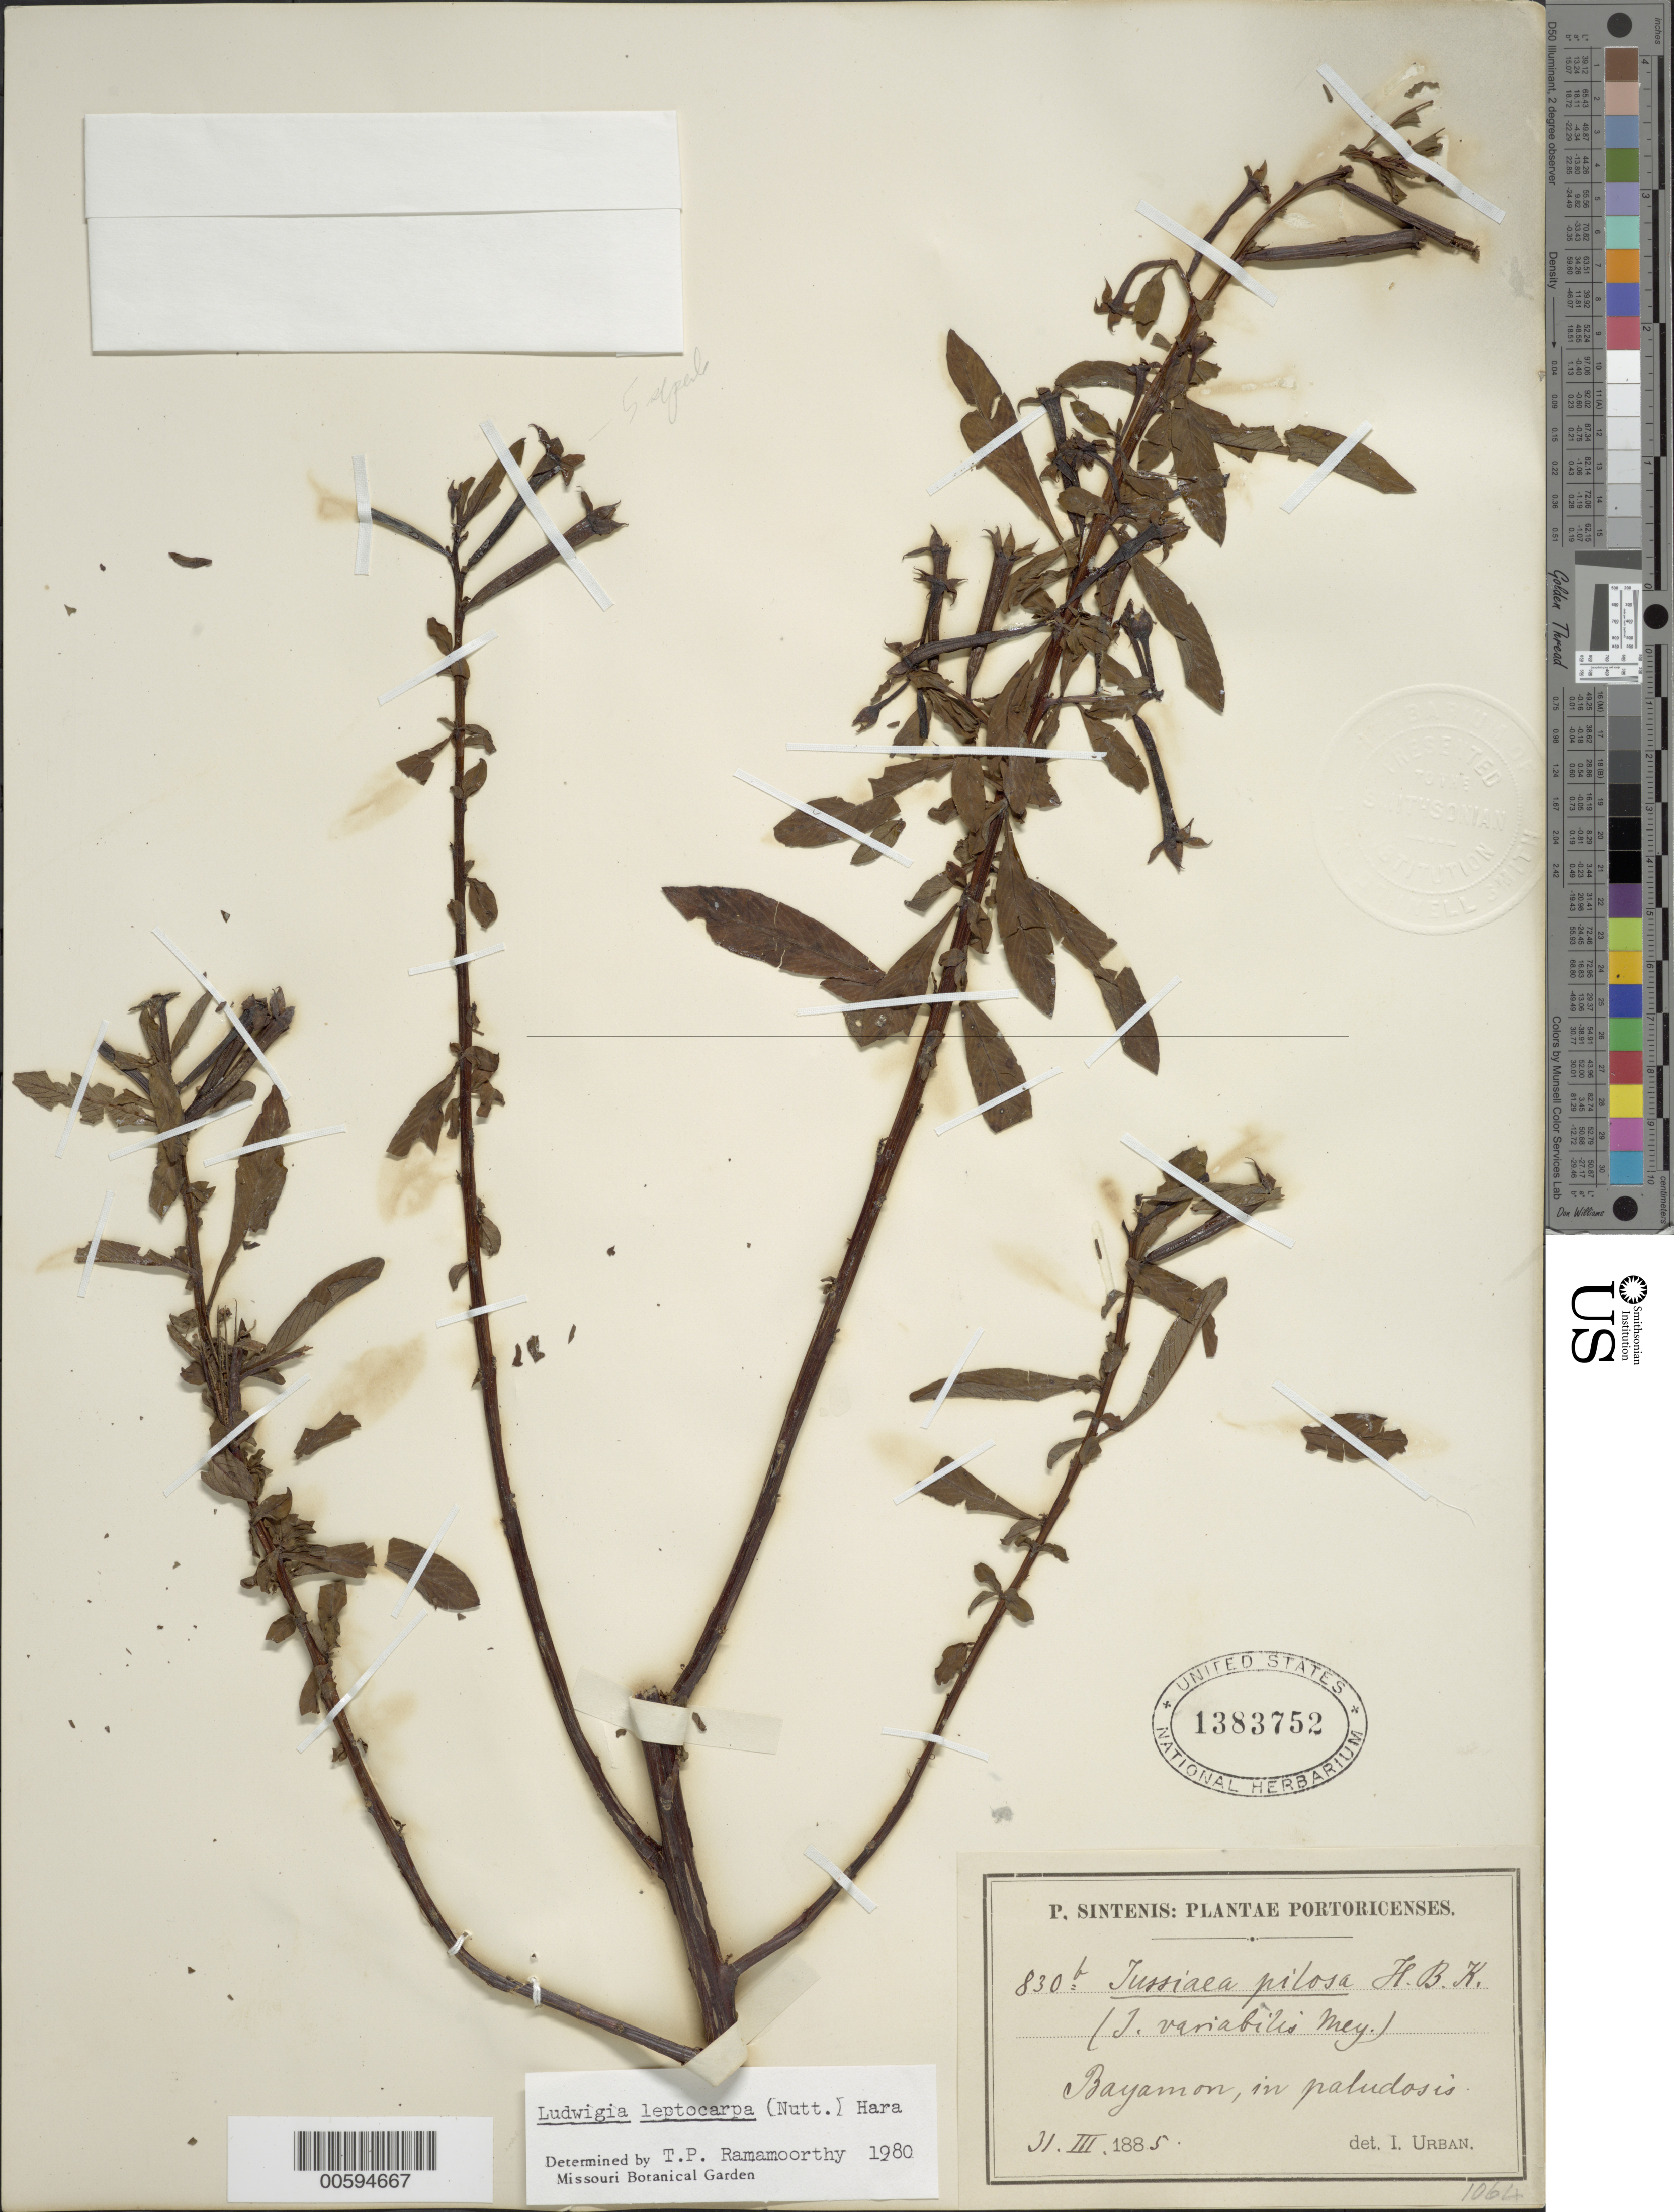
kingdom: Plantae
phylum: Tracheophyta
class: Magnoliopsida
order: Myrtales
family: Onagraceae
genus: Ludwigia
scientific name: Ludwigia leptocarpa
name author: (Nutt.) H. Hara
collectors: P. Sintenis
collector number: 830b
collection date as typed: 31 Mar 1885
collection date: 1885-03-31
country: Puerto Rico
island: Greater Antilles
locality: Bayamon, in paludosis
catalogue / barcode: US 1383752